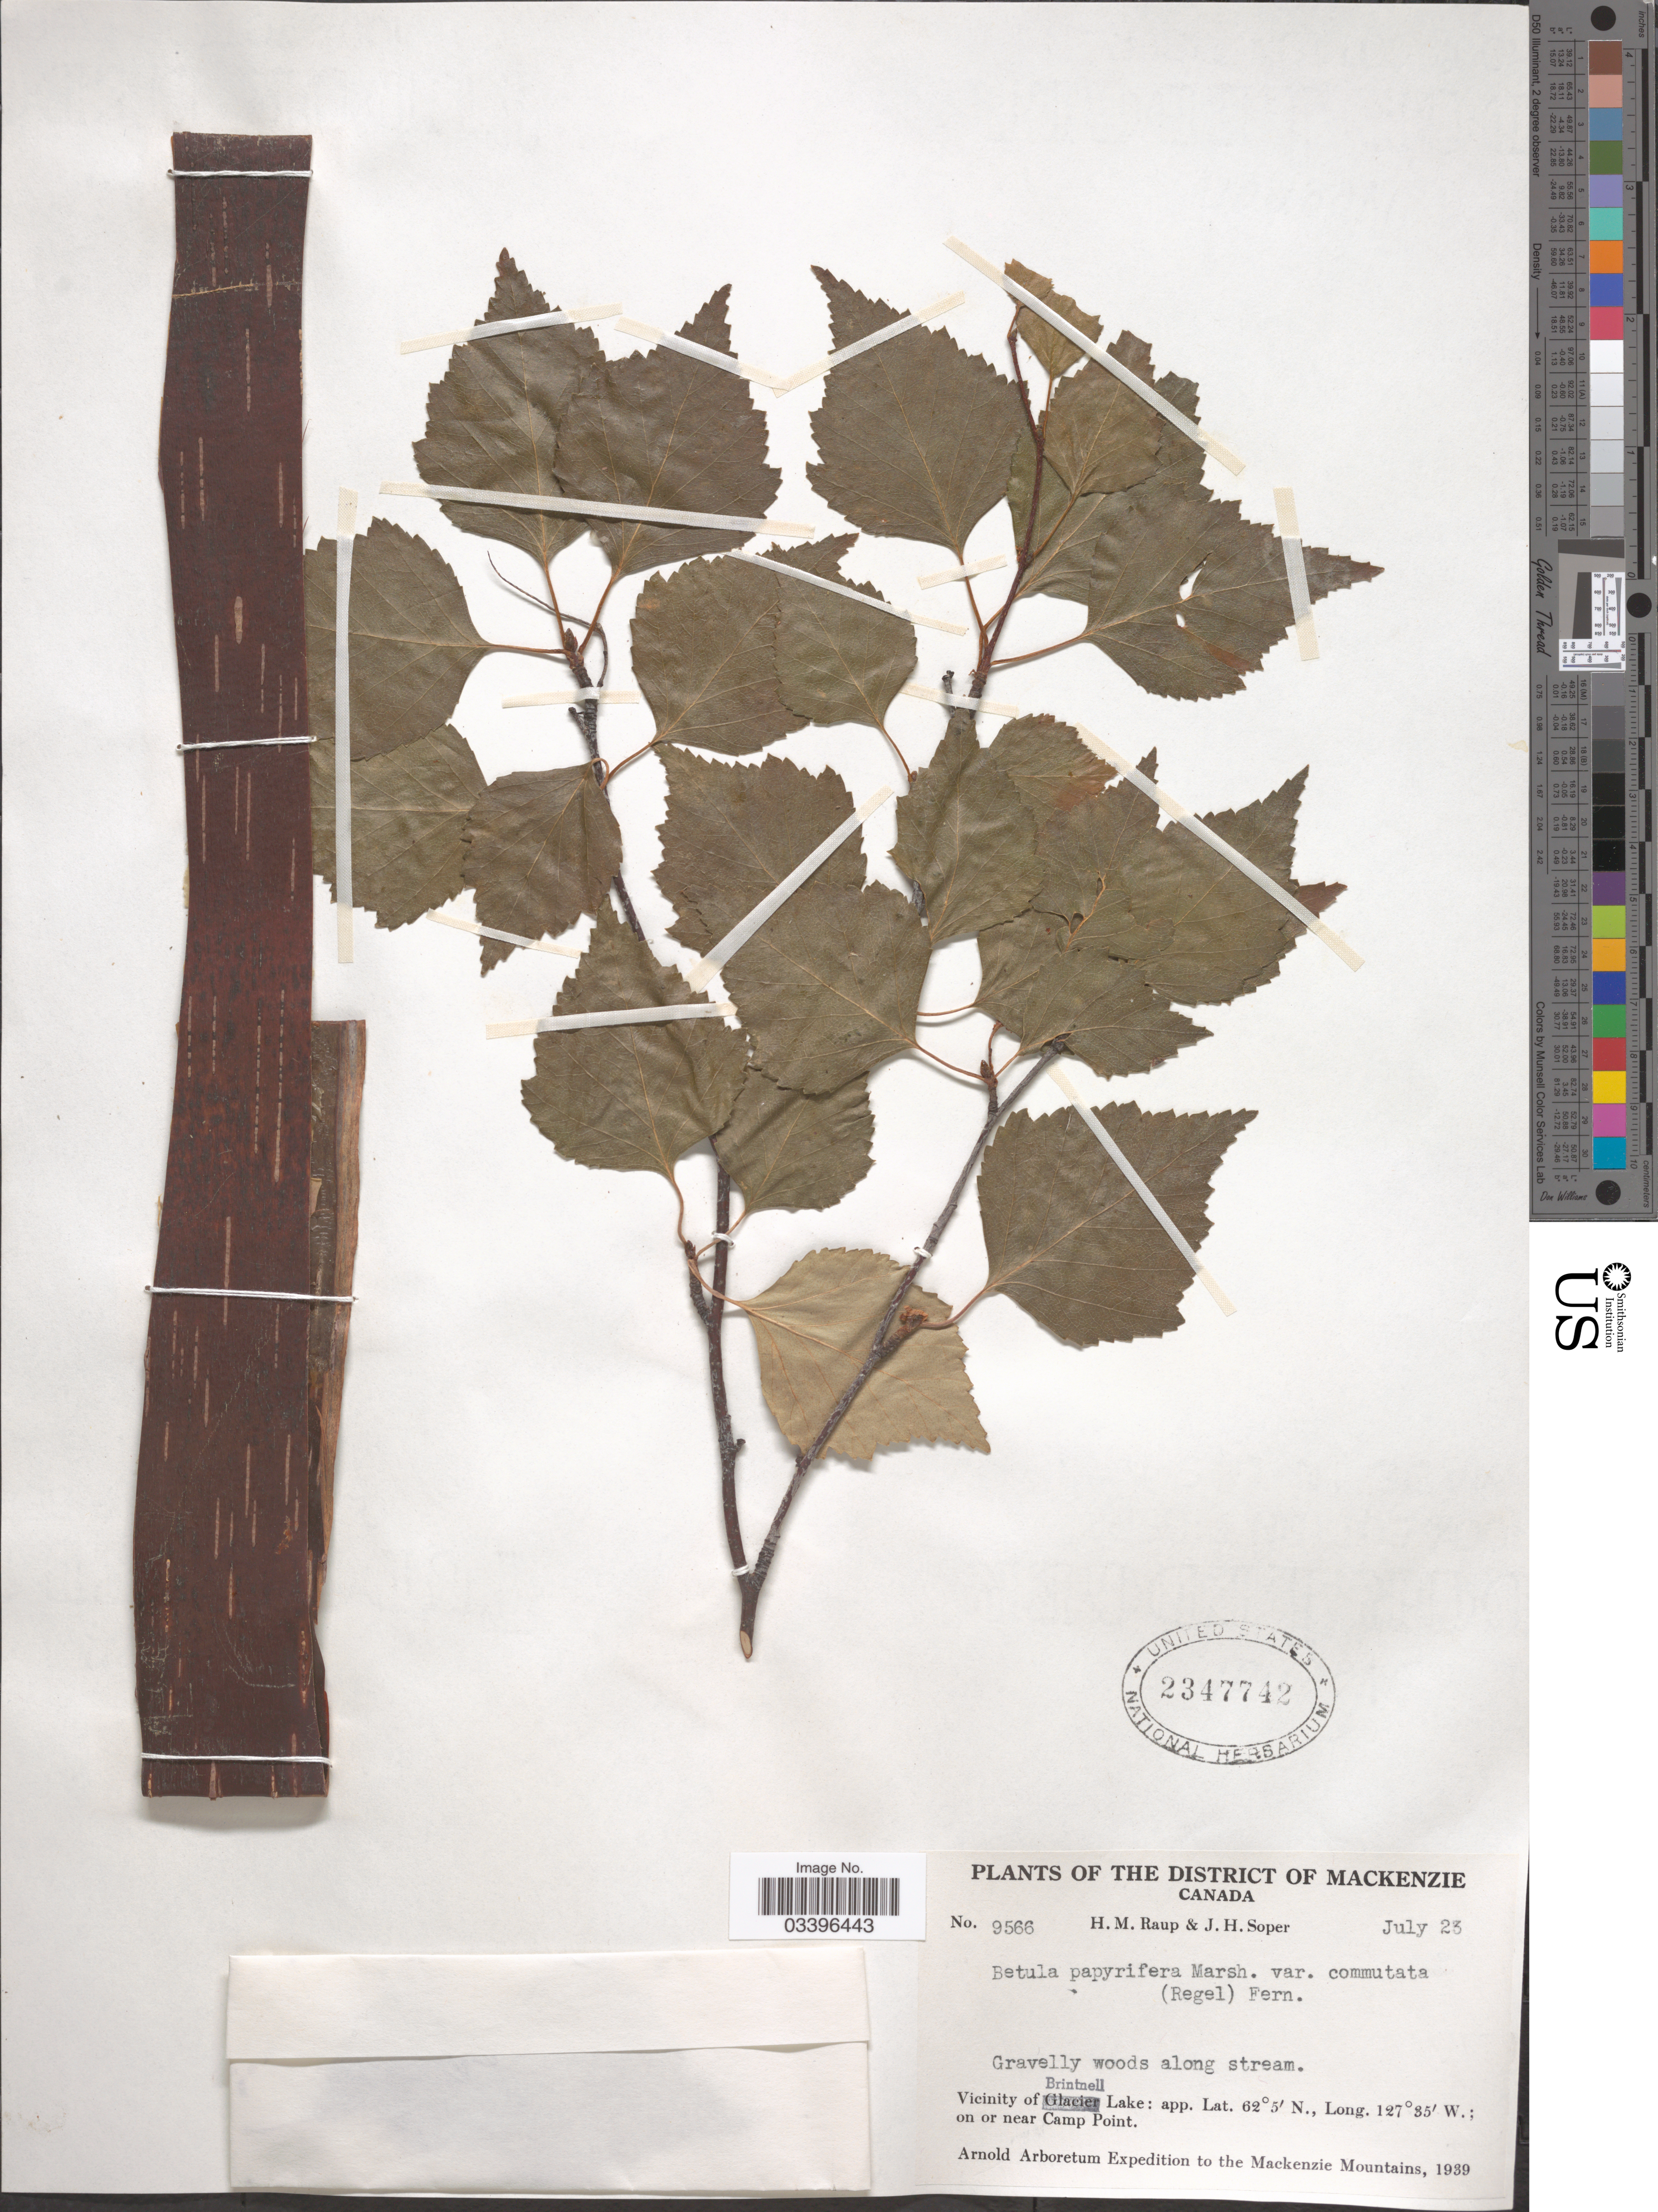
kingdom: Plantae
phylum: Tracheophyta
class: Magnoliopsida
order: Fagales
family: Betulaceae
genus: Betula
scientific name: Betula papyrifera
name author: Marshall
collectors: H. Raup & J. H. Soper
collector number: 9566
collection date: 1939-07-23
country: Canada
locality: The District of Mackenzie. Vicinity of Brintnell Lake: on or near Camp Point. Mackenzie Mountains.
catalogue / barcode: US 2347742